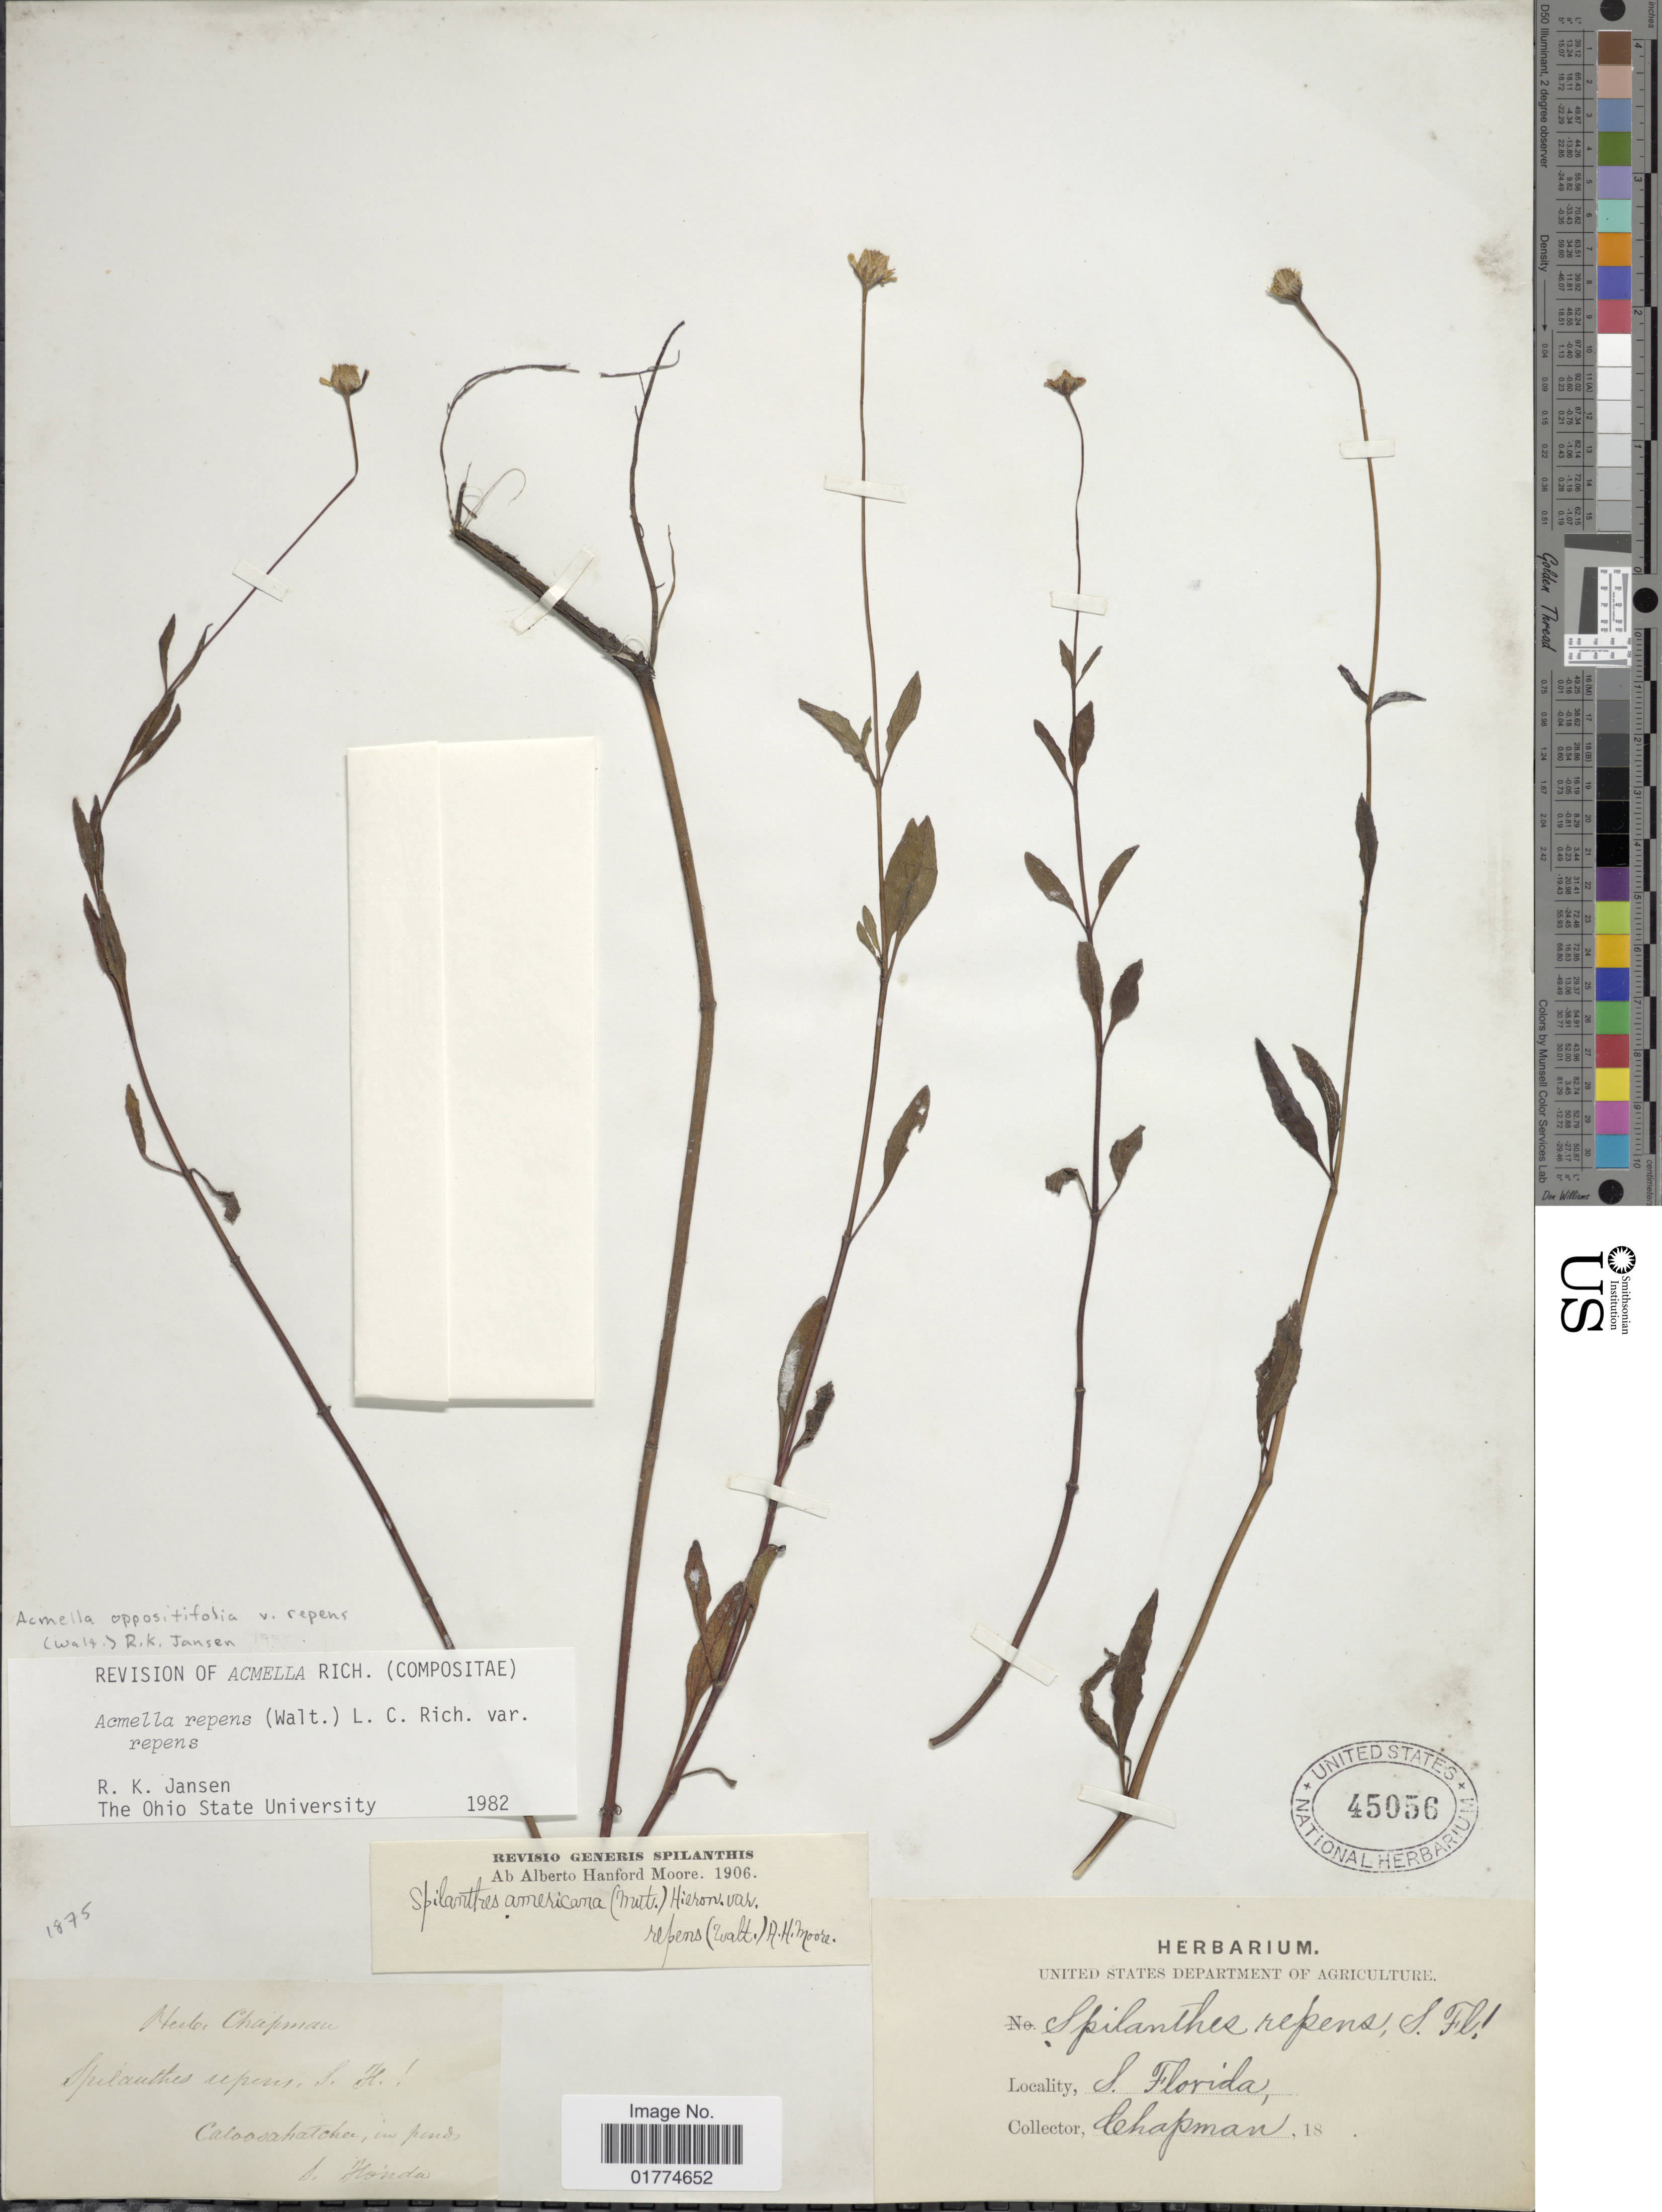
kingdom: Plantae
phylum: Tracheophyta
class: Magnoliopsida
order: Asterales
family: Asteraceae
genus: Acmella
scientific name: Acmella oppositifolia var. repens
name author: (Walter) R.K. Jansen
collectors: A. Chapman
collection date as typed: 18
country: United States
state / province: Florida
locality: S. Florida. Caloosahatcha, in pends [unsure placement]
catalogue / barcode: US 45056